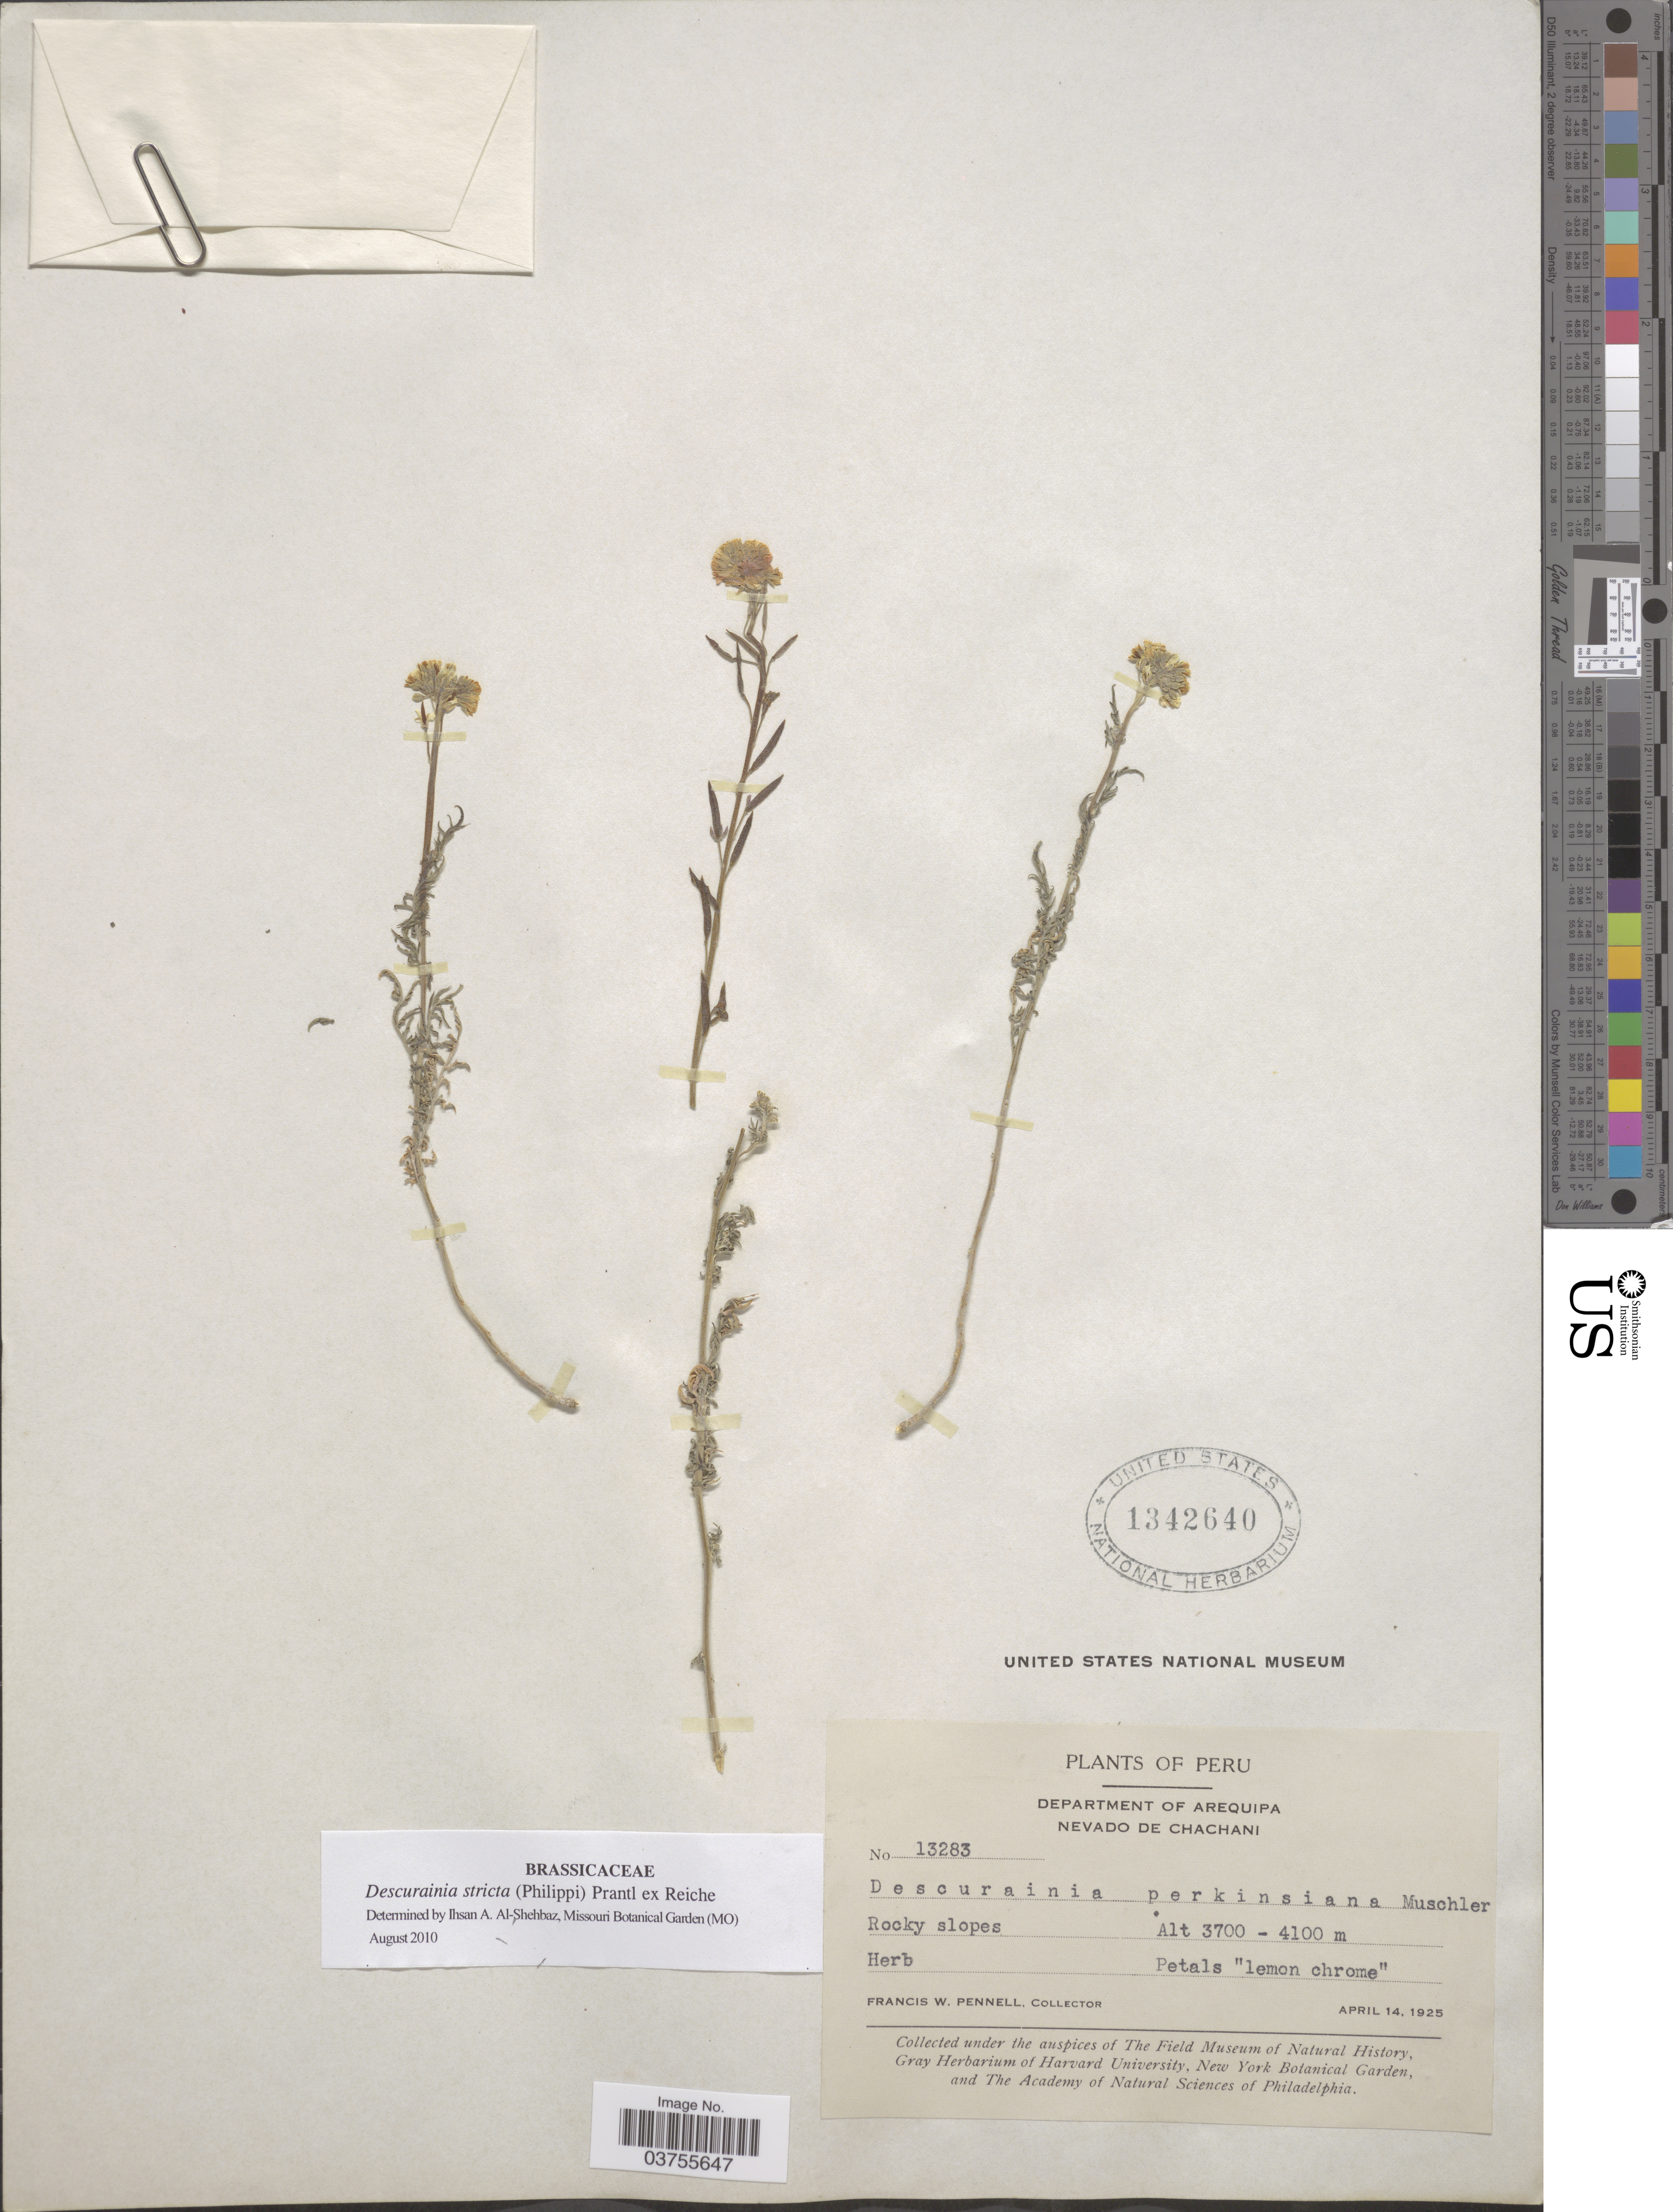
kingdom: Plantae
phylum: Tracheophyta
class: Magnoliopsida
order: Brassicales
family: Brassicaceae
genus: Descurainia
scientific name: Descurainia stricta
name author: (Phil. & C.A. Mey.) Prantl ex Reiche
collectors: F. W. Pennell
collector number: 13283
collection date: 1925-04-14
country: Peru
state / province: Arequipa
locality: Department of Arequipa. Nevado de Chachani.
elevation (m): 3700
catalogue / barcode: US 1342640